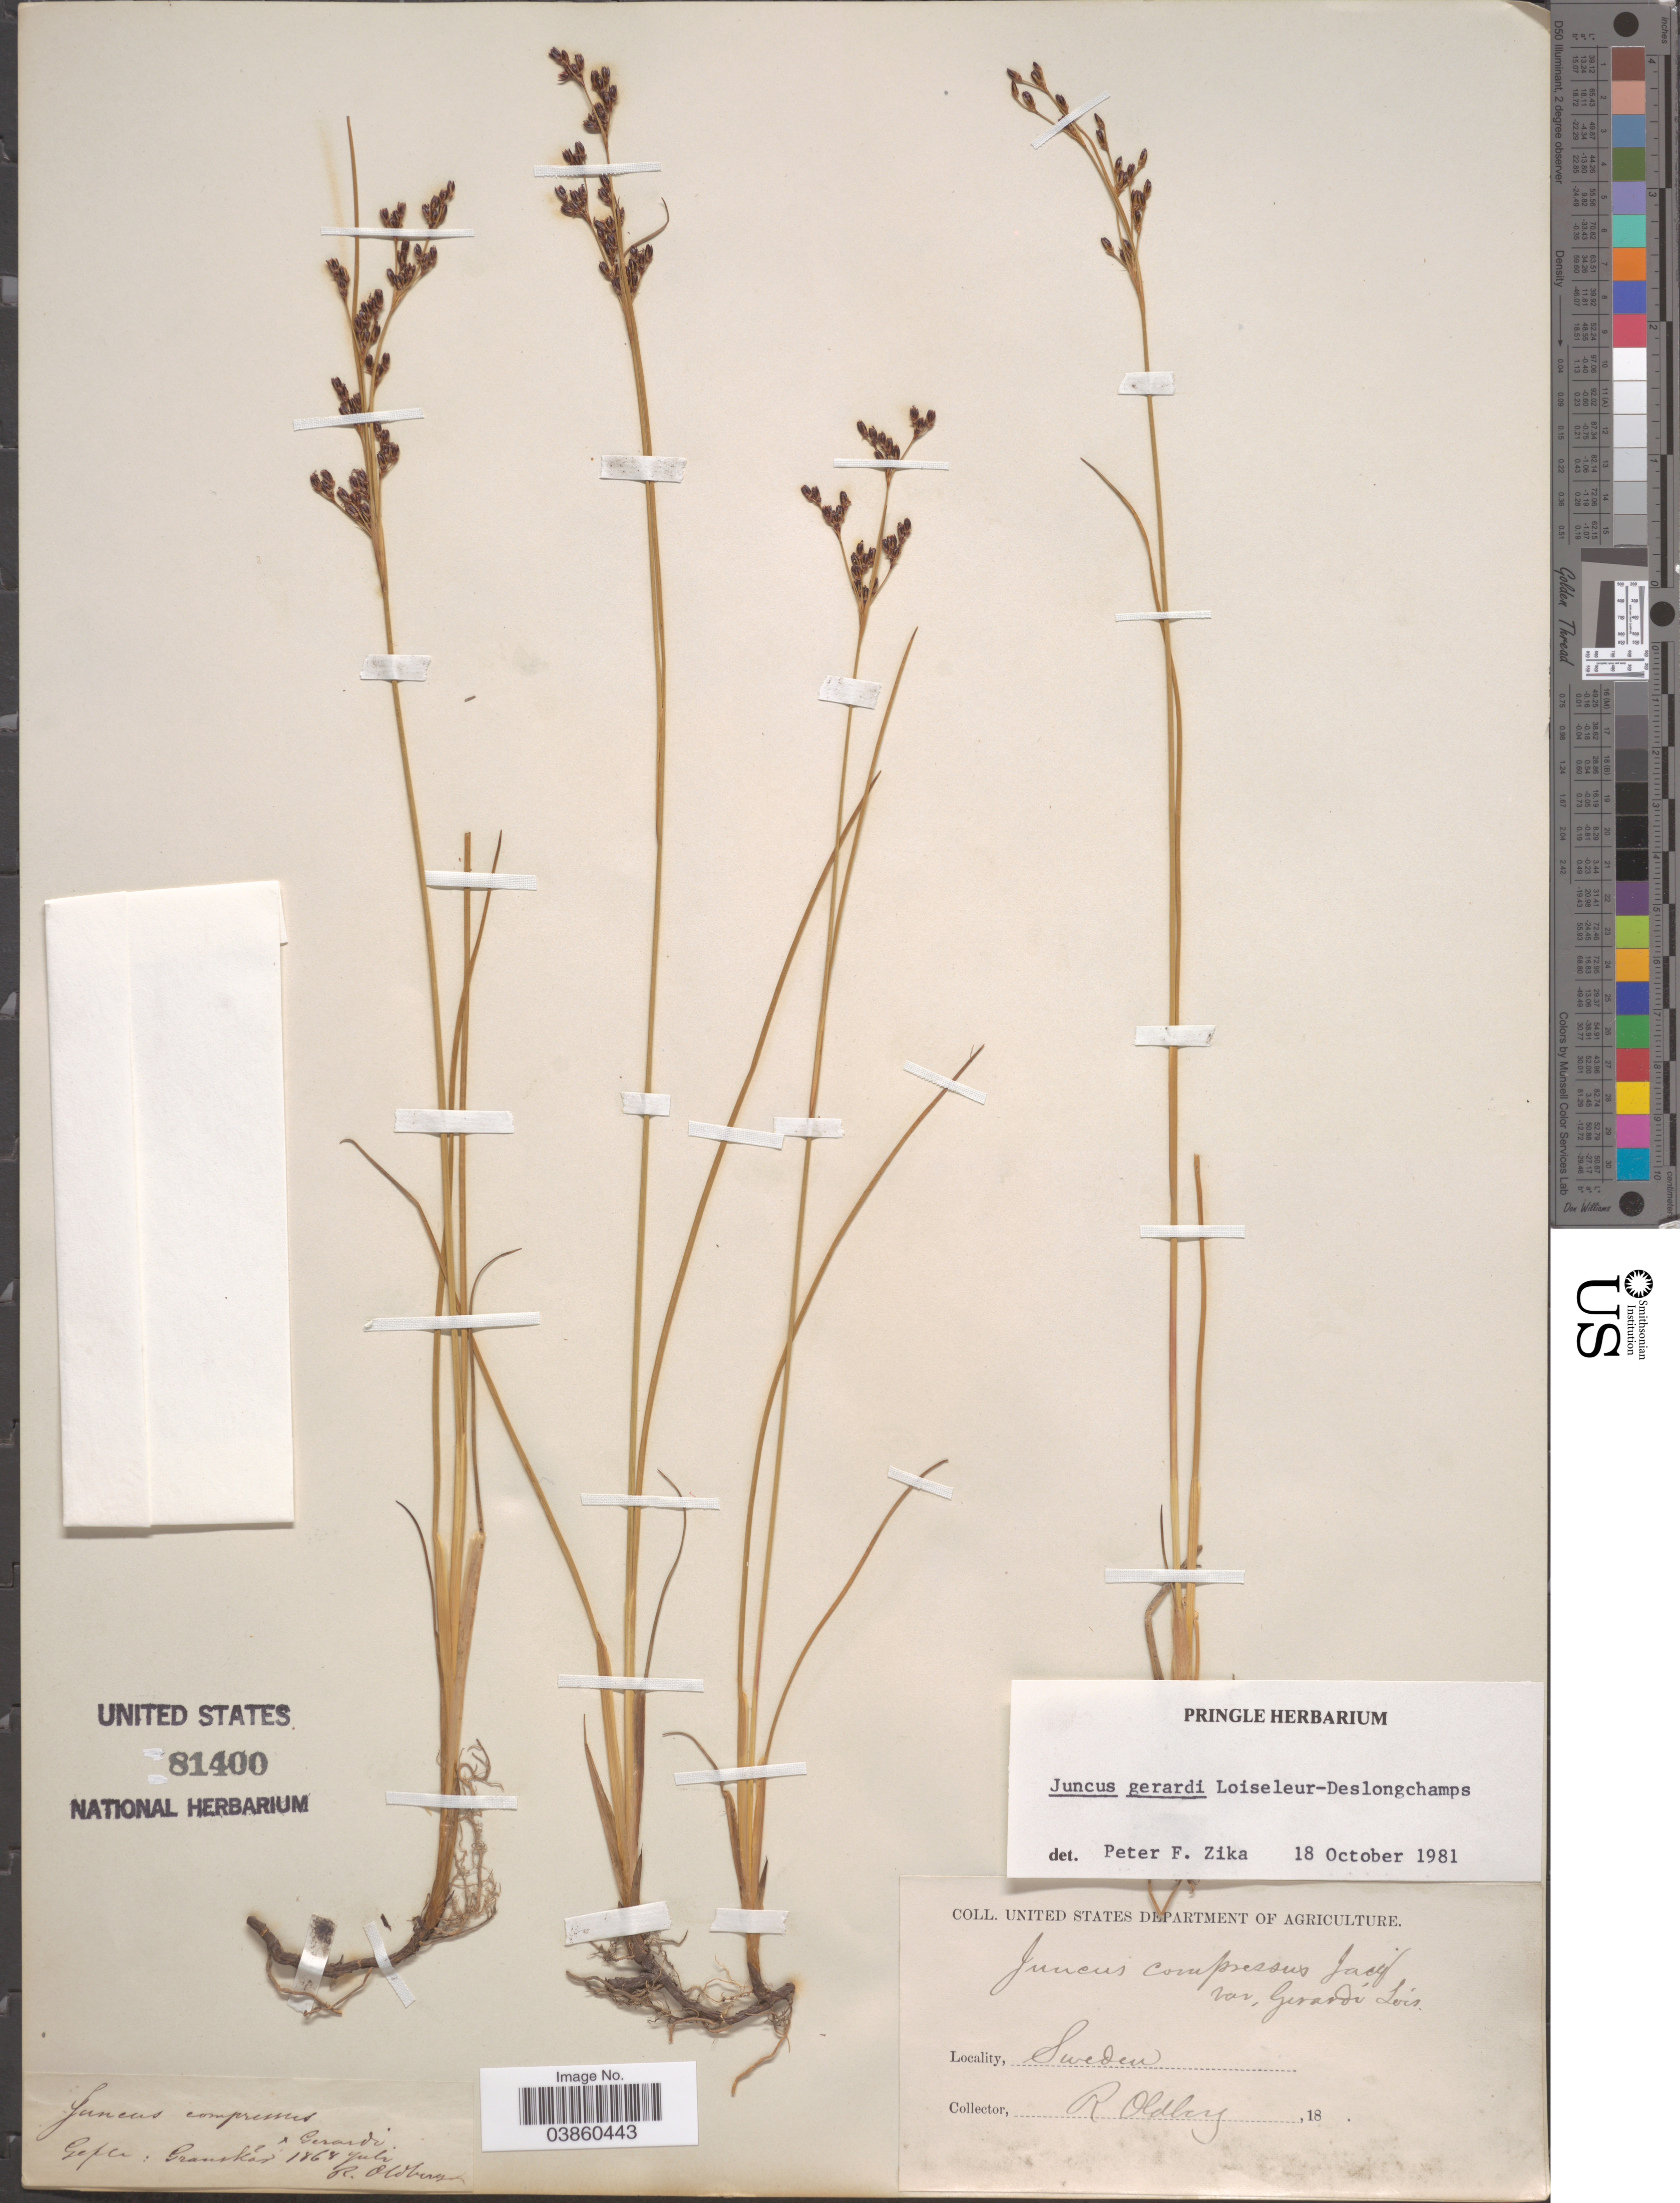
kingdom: Plantae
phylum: Tracheophyta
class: Liliopsida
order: Poales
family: Juncaceae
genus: Juncus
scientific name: Juncus gerardi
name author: Loisel.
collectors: R. Oldberg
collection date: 1868-07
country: Sweden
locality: Gefer: Grankar.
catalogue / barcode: US 81400